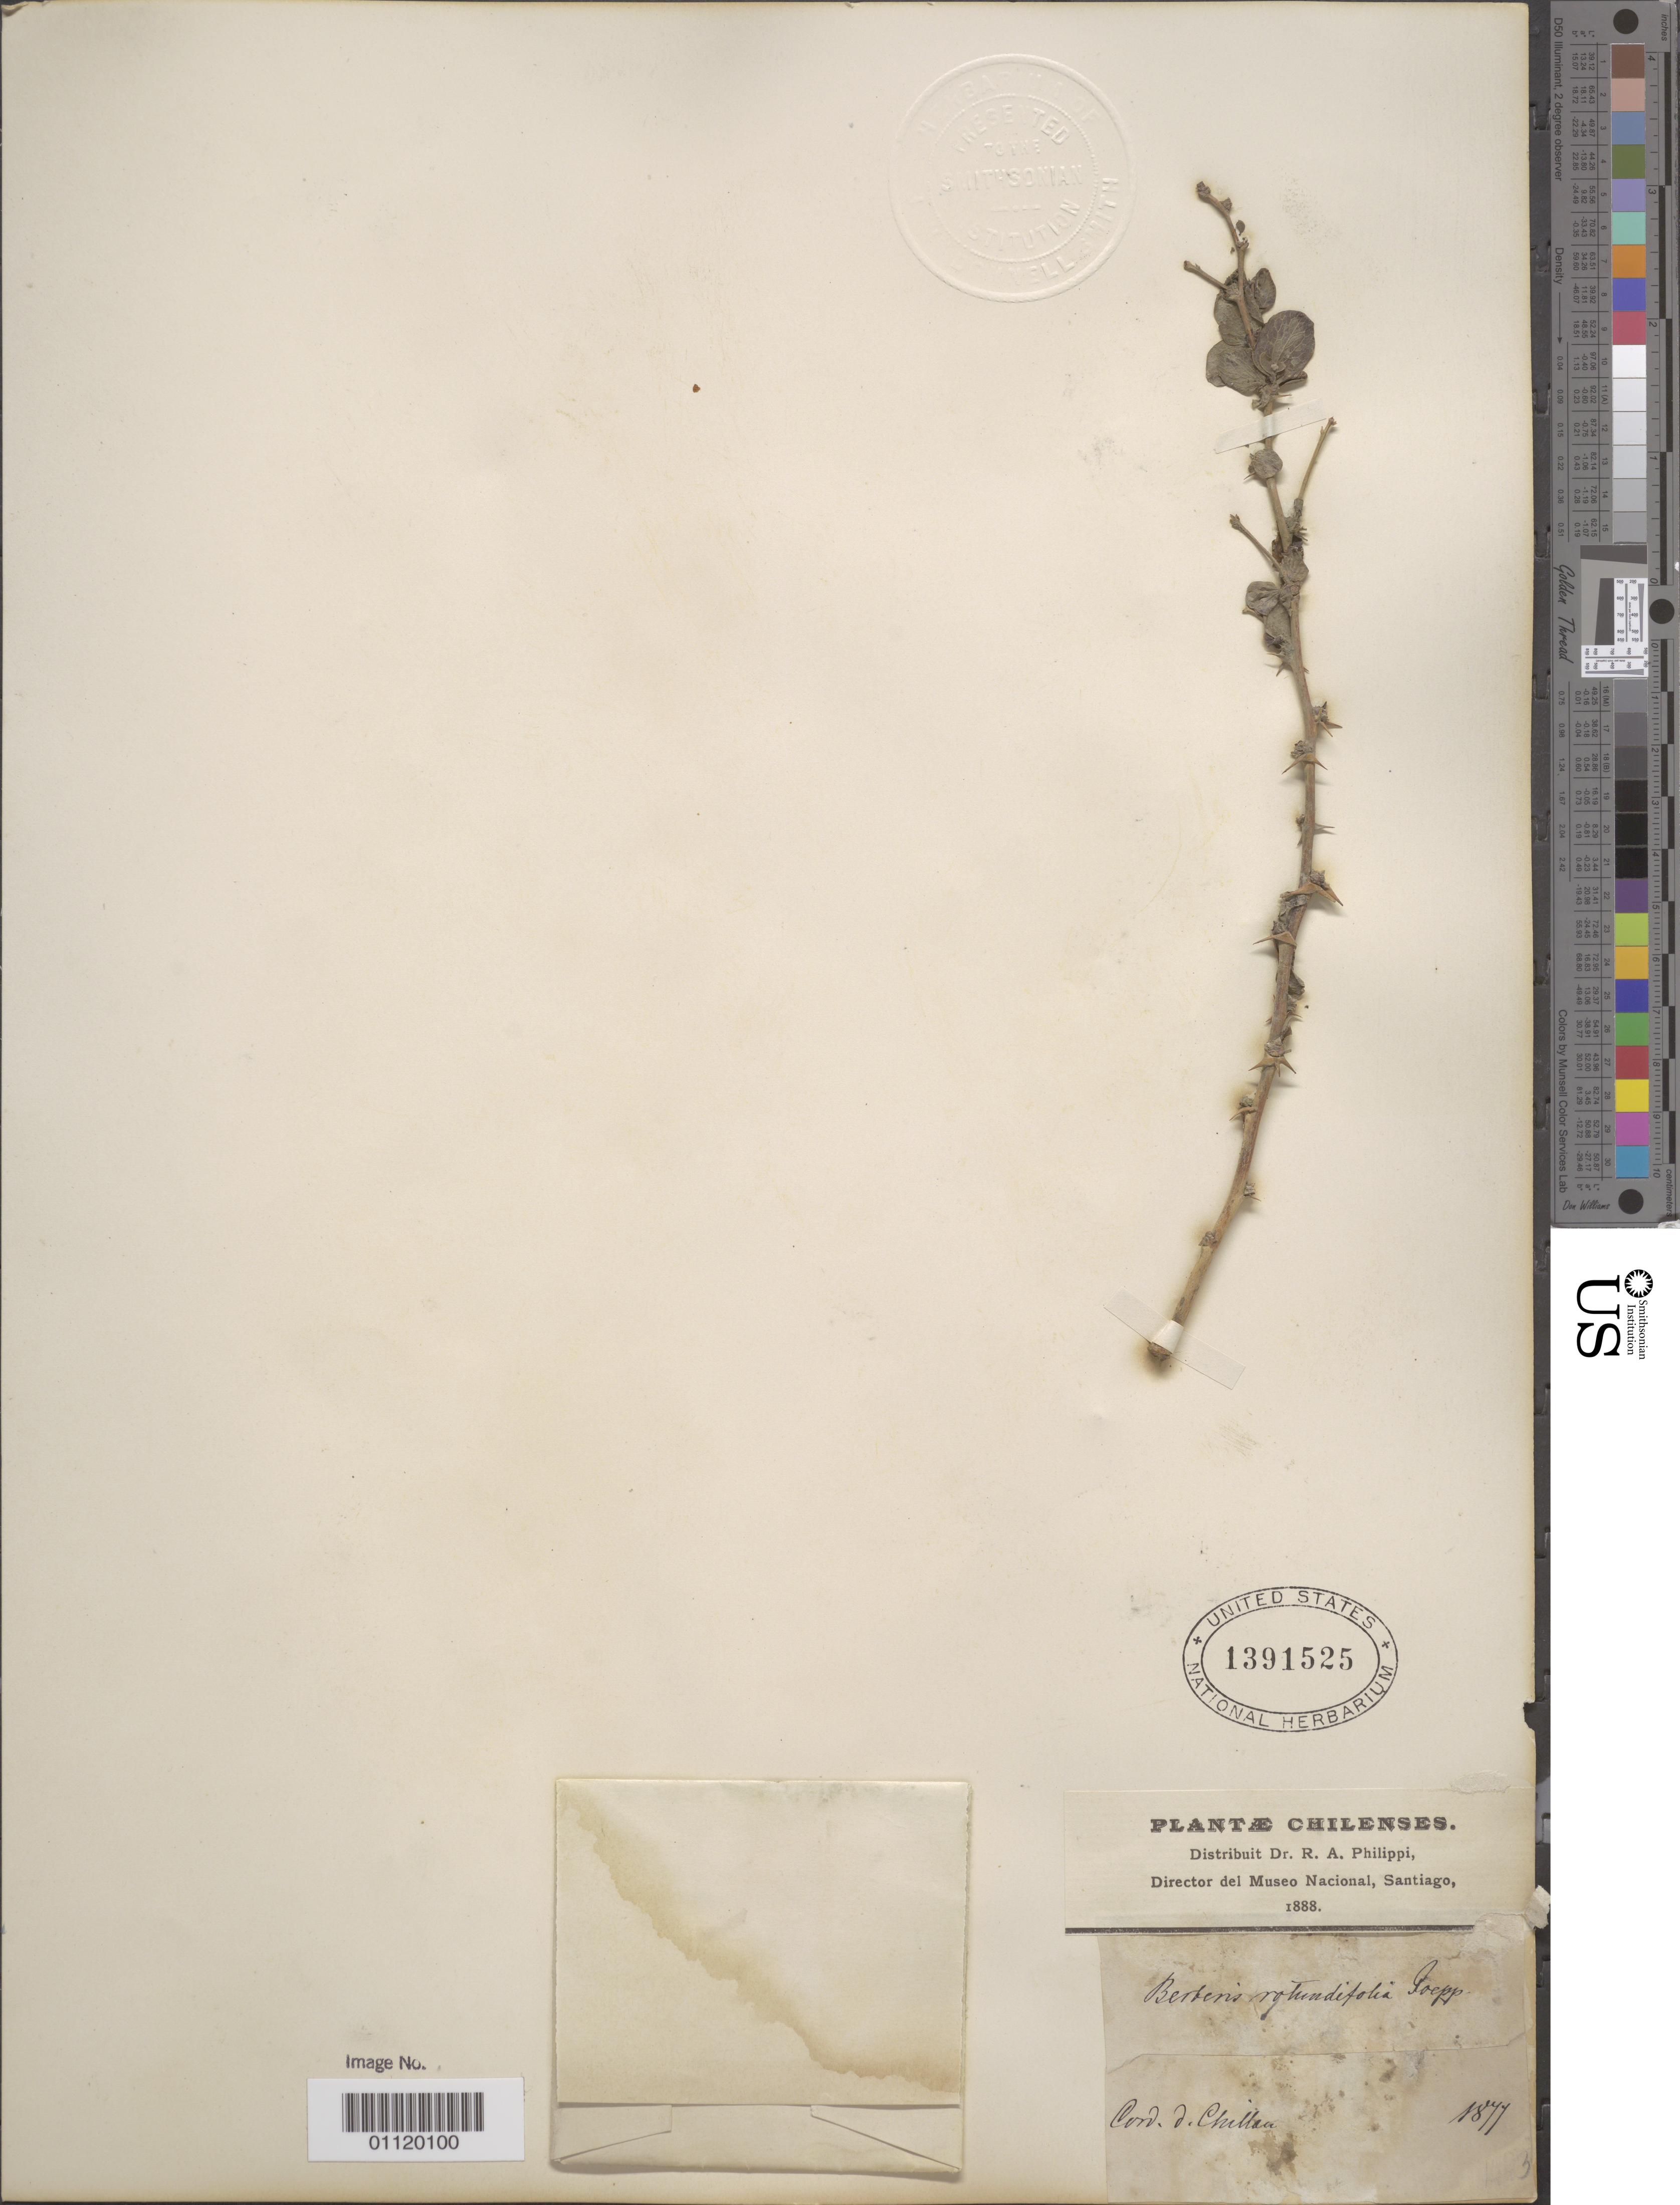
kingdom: Plantae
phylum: Tracheophyta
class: Magnoliopsida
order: Ranunculales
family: Berberidaceae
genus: Berberis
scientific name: Berberis rotundifolia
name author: Poepp. & Endl.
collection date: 1877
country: Chile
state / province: Bio-Bío (VIII)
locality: Mountain range of Chillan.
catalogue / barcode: US 1391525